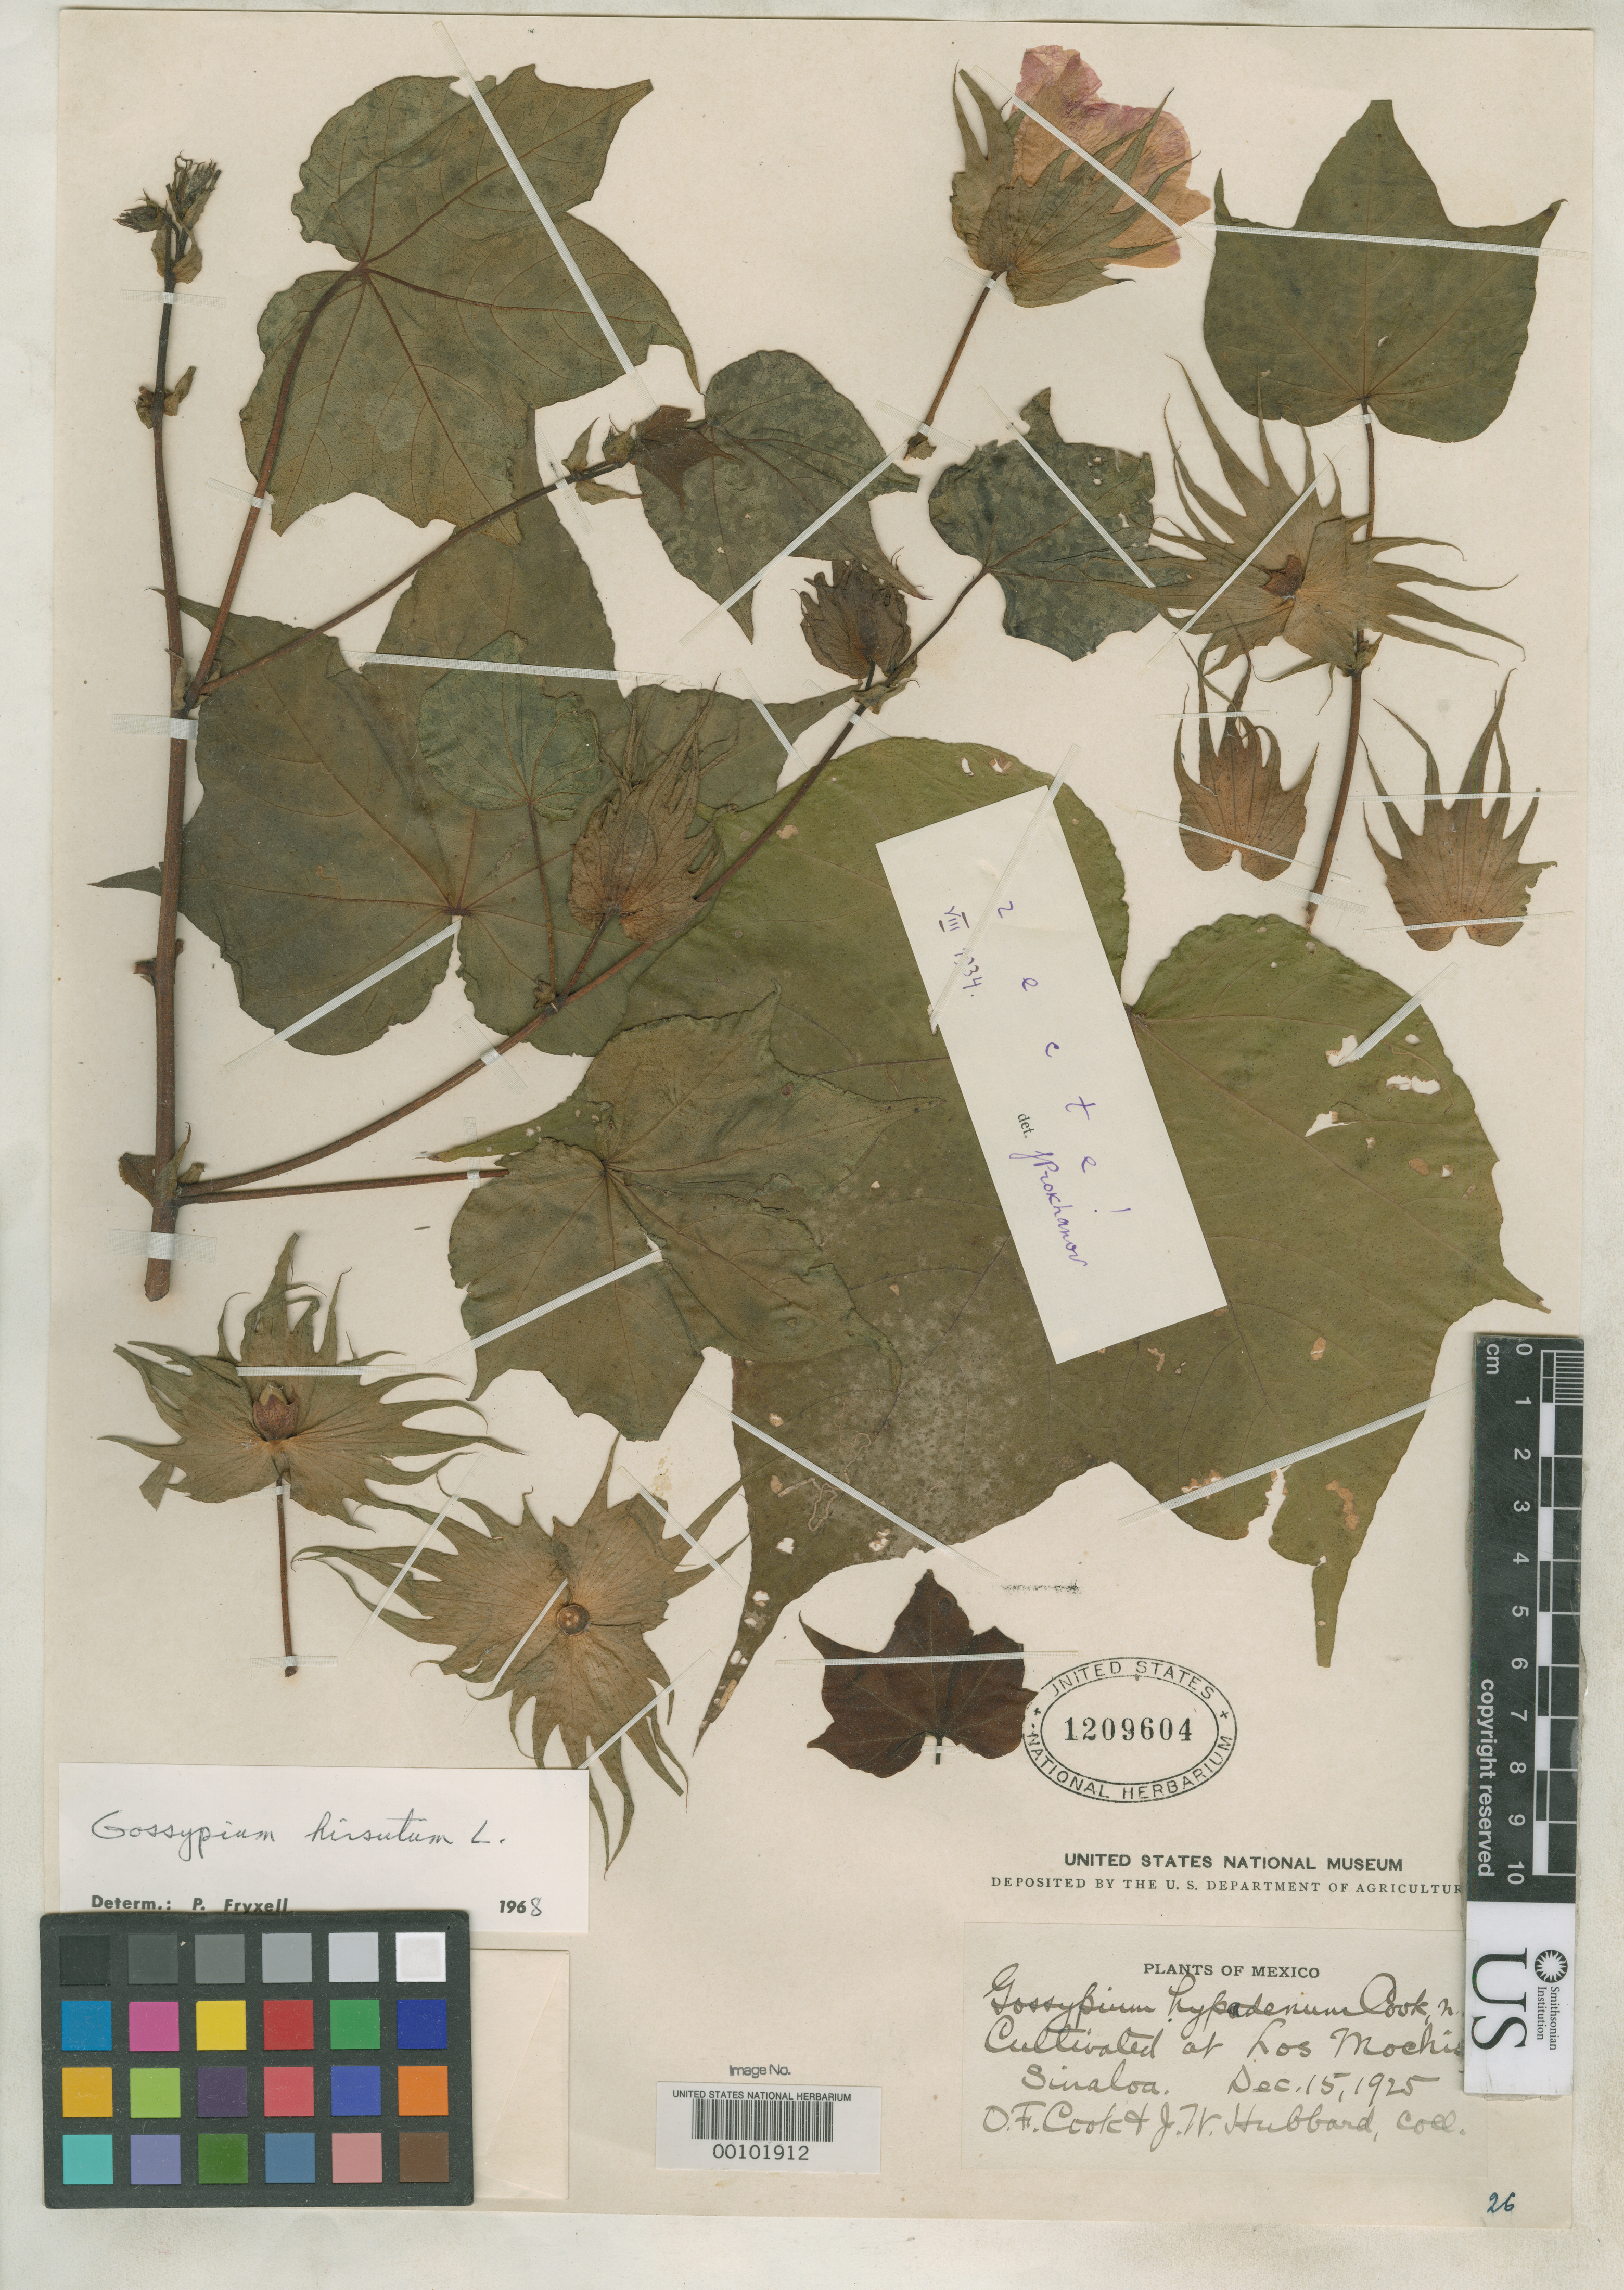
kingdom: Plantae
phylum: Tracheophyta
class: Magnoliopsida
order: Malvales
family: Malvaceae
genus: Gossypium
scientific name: Gossypium hypadenum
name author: O.F. Cook & J.W. Hubb.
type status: Holotype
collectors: O. F. Cook & J. W. Hubbard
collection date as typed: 15 Dec 1925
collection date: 1925-12-15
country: Mexico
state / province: Sinaloa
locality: Los Mochis.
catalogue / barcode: US 1209604